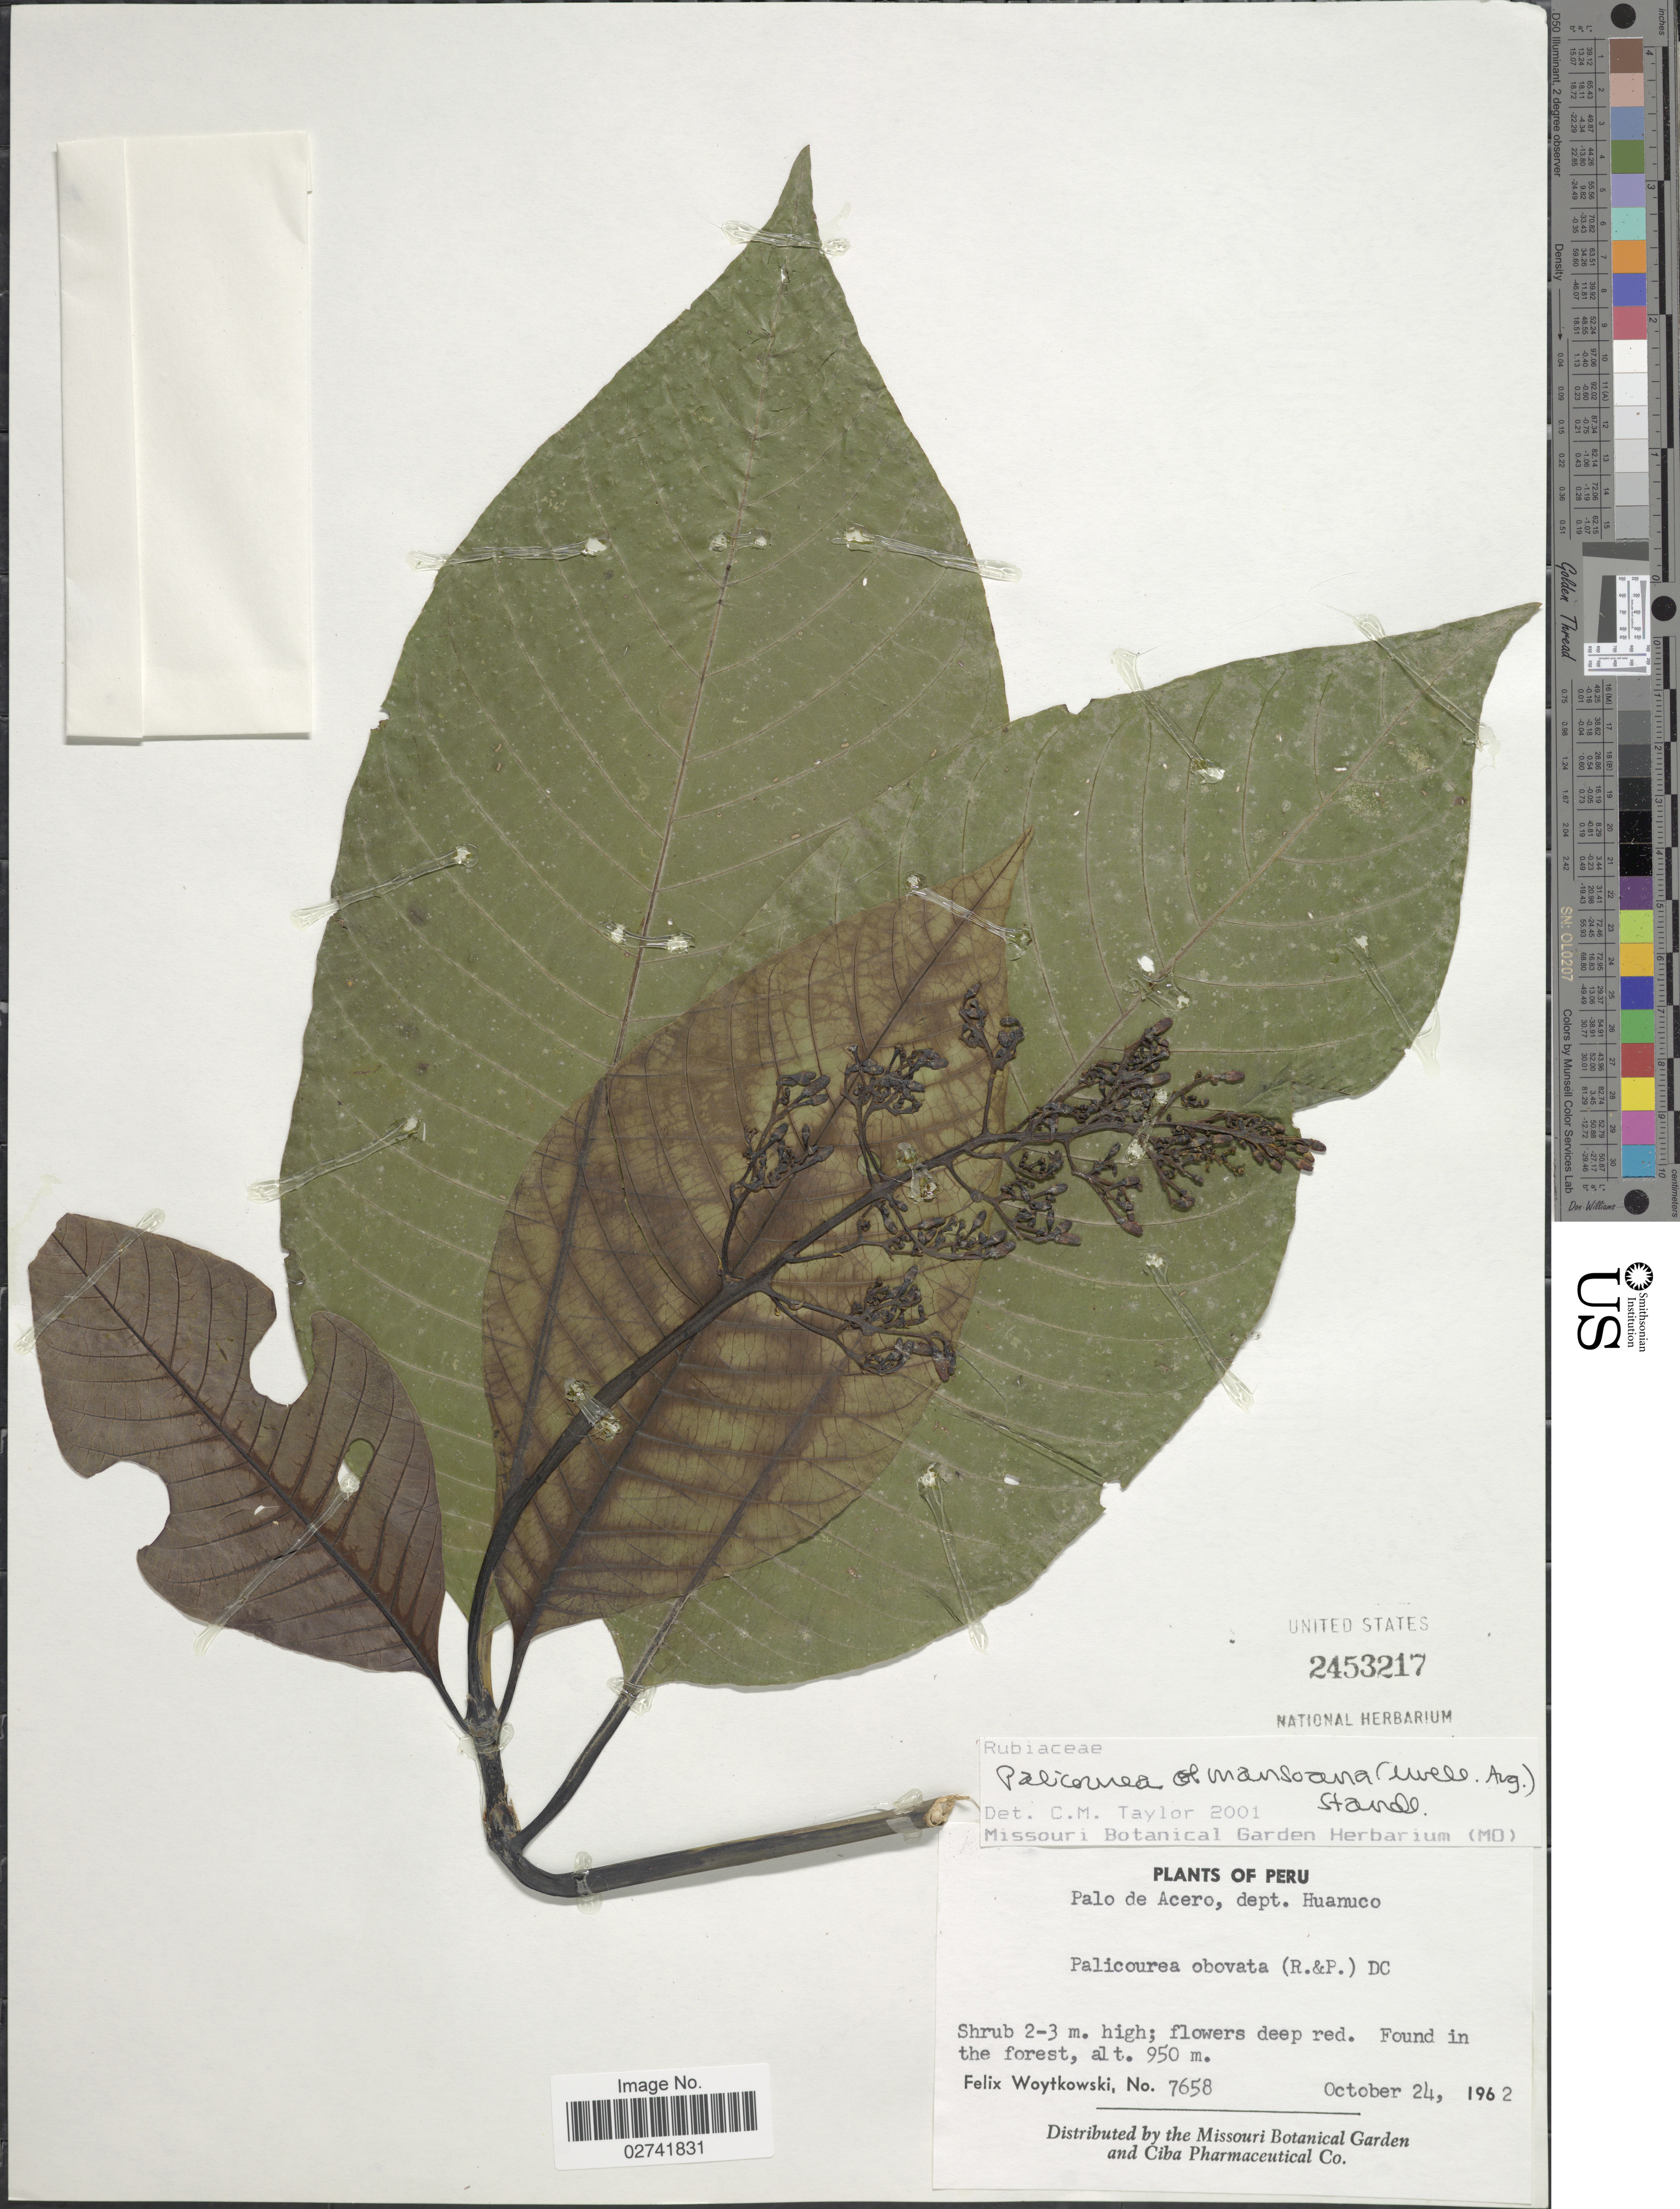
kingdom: Plantae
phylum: Tracheophyta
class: Magnoliopsida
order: Gentianales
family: Rubiaceae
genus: Palicourea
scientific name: Palicourea mansoana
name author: (Müll. Arg.) Standl.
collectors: F. Woytkowski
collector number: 7658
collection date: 1962-10-24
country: Peru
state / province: Huánuco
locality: Palo de Acero, dept. Huanuco.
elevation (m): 950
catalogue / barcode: US 2453217